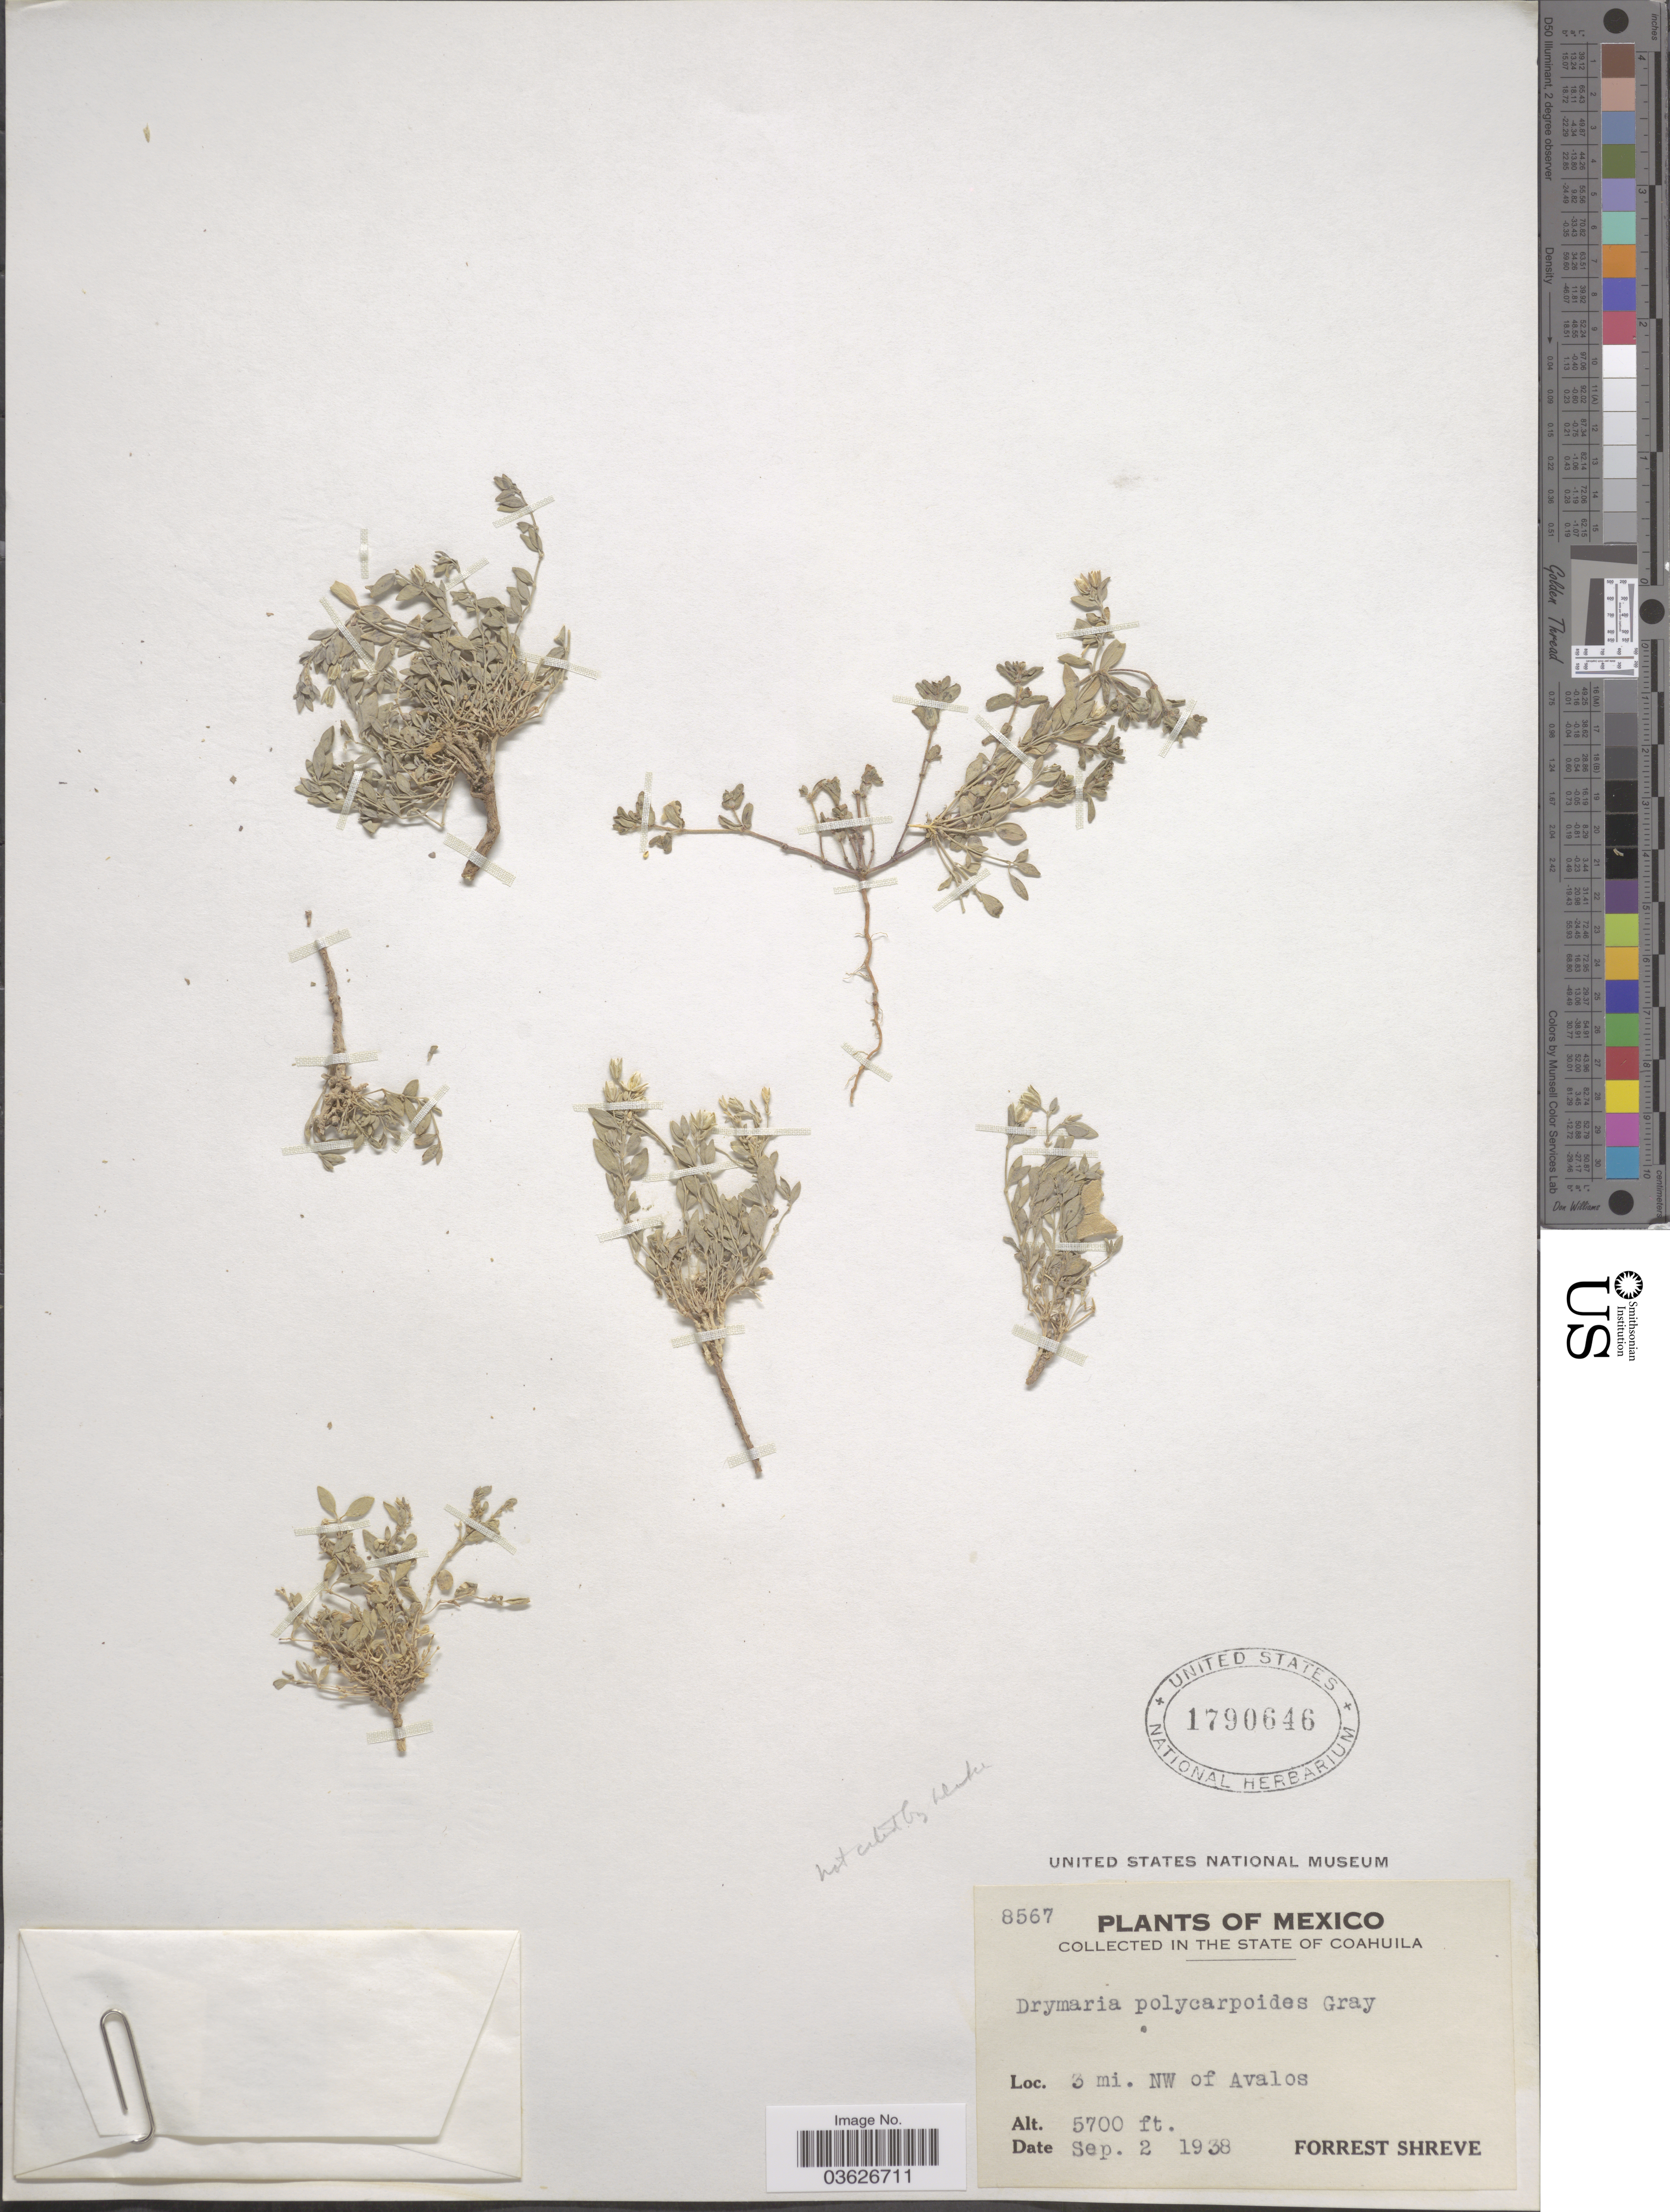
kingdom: Plantae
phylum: Tracheophyta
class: Magnoliopsida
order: Caryophyllales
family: Caryophyllaceae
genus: Drymaria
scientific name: Drymaria polycarpoides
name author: A. Gray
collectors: F. Shreve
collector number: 8567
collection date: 1938-09-02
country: Mexico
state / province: Coahuila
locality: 3 mi. NW of Avalos.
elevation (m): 1737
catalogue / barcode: US 1790646